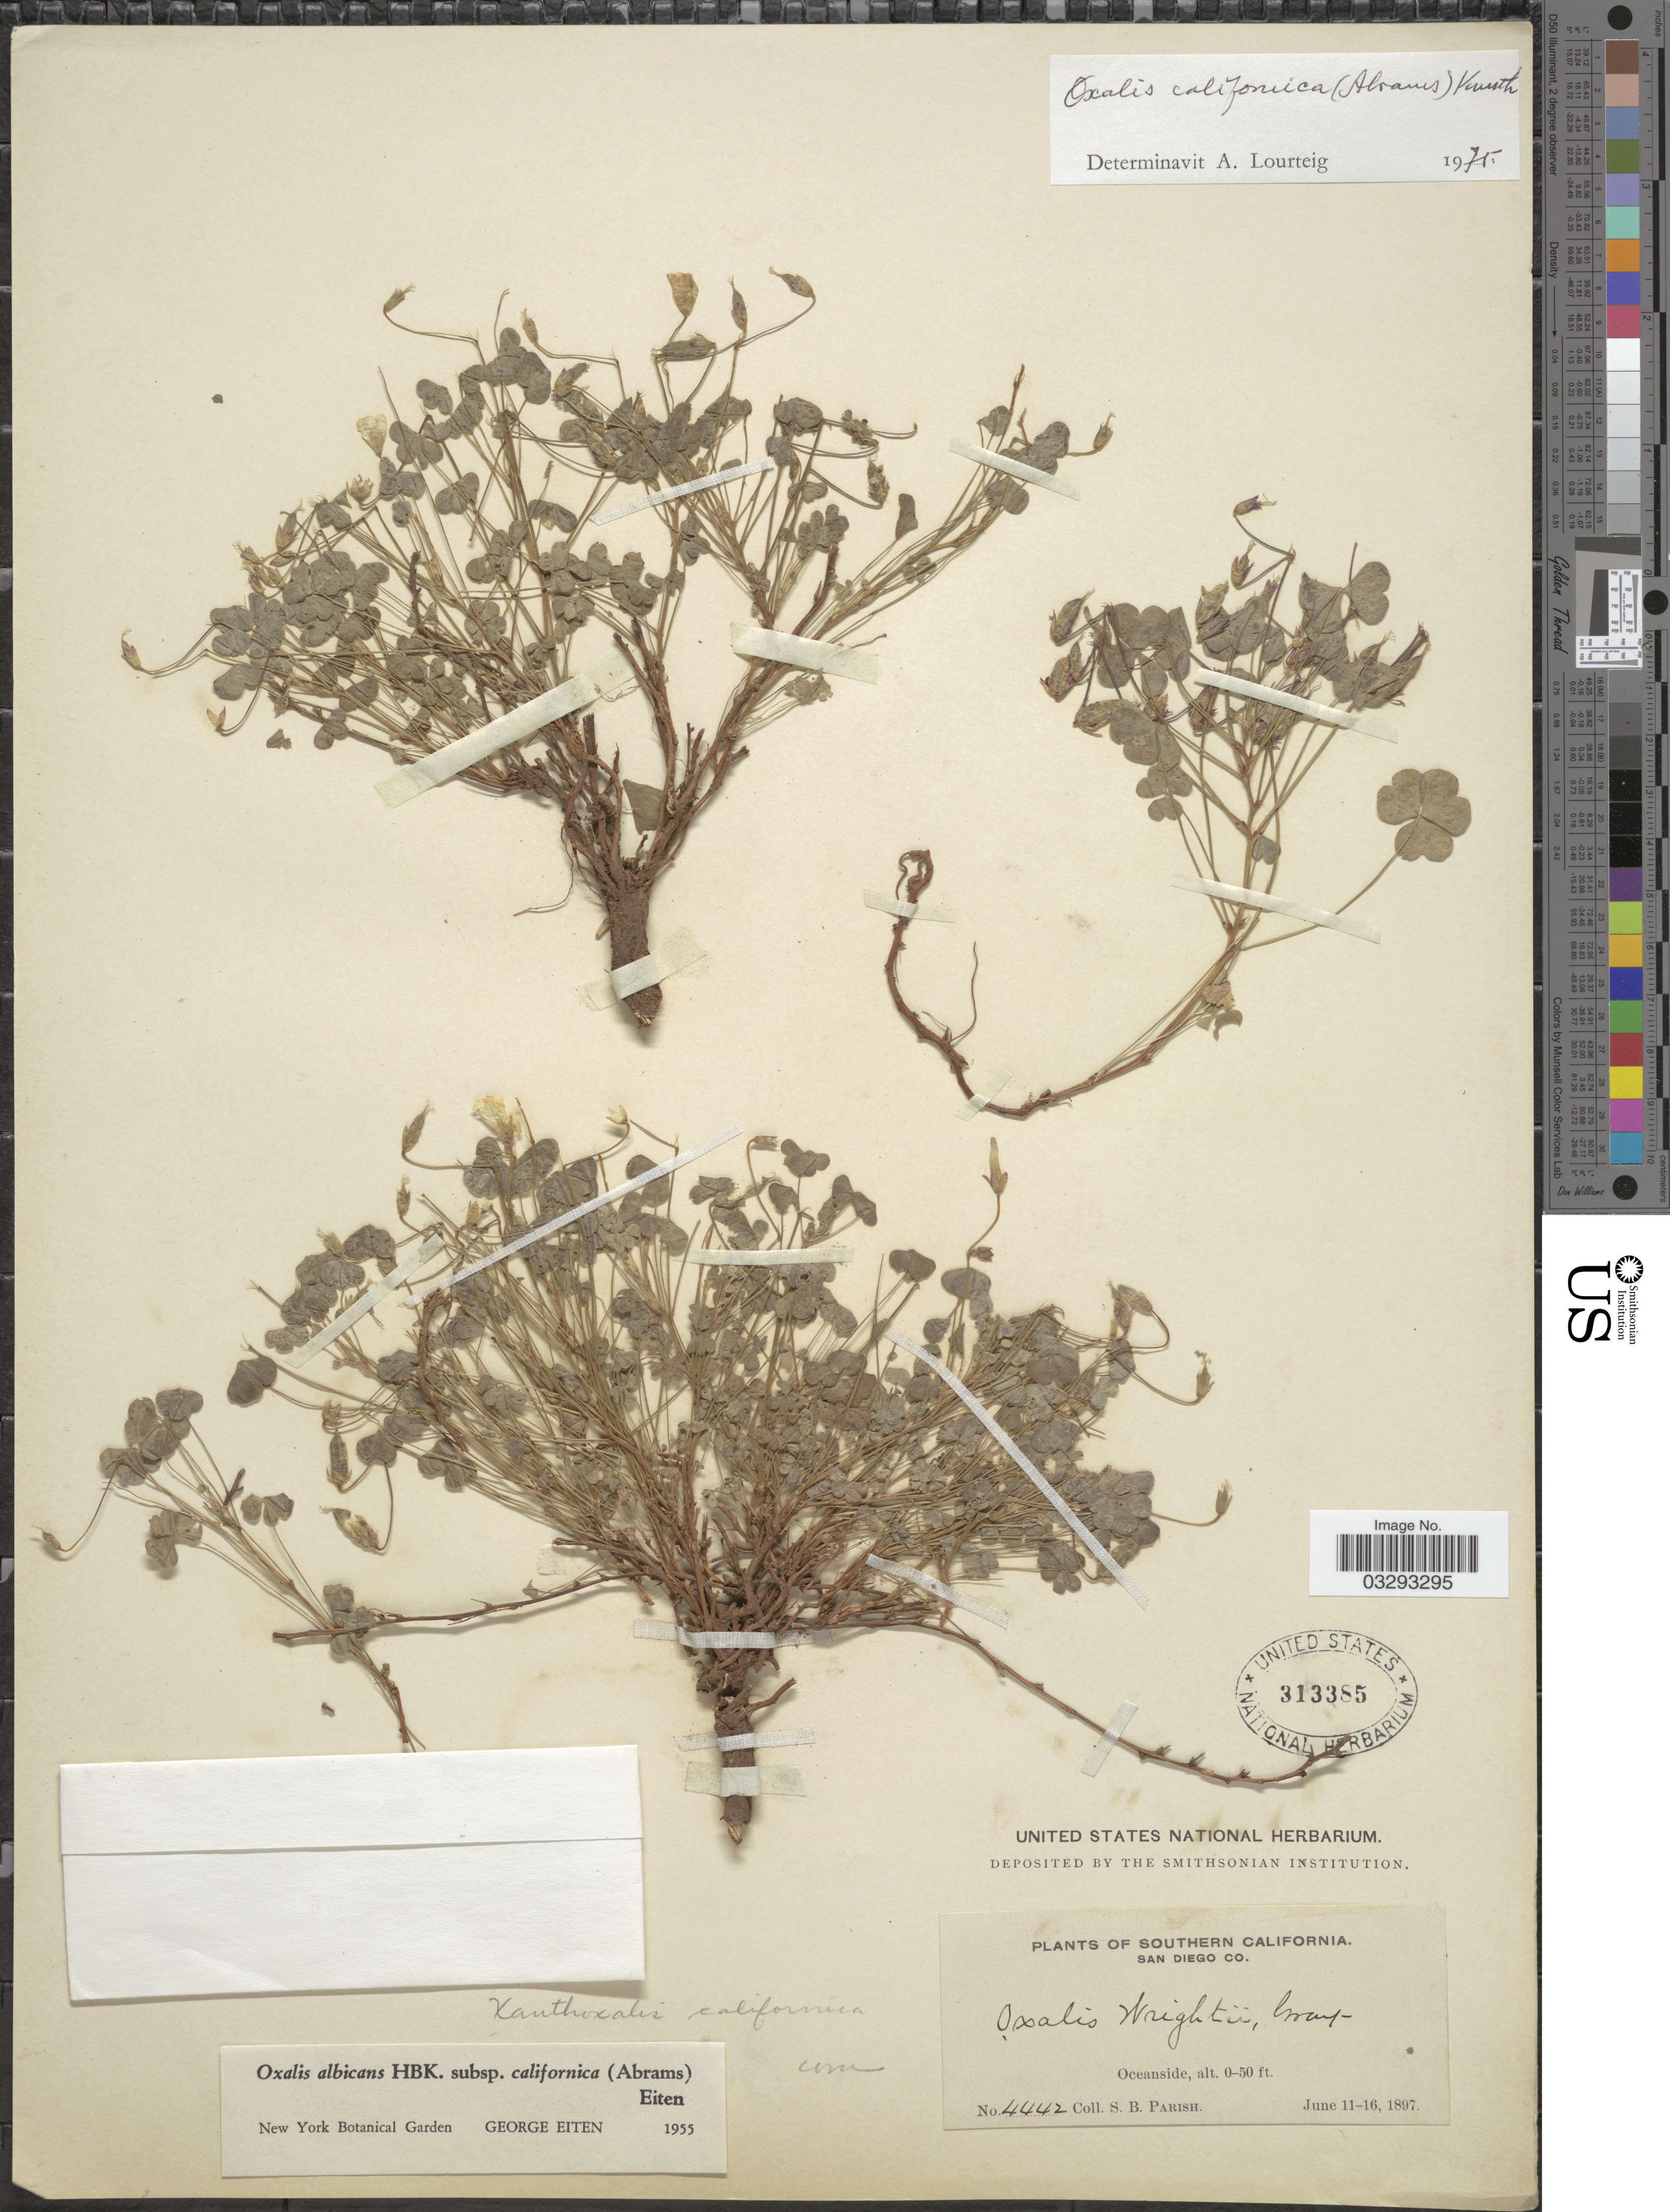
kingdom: Plantae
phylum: Tracheophyta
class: Magnoliopsida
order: Oxalidales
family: Oxalidaceae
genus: Oxalis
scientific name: Oxalis californica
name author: (Abrams) R. Knuth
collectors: S. B. Parish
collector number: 4442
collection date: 1897-06-11/1897-06-16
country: United States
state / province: California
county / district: San Diego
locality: Southern California. San Diego Co. Oceanside.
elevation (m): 0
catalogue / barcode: US 313385